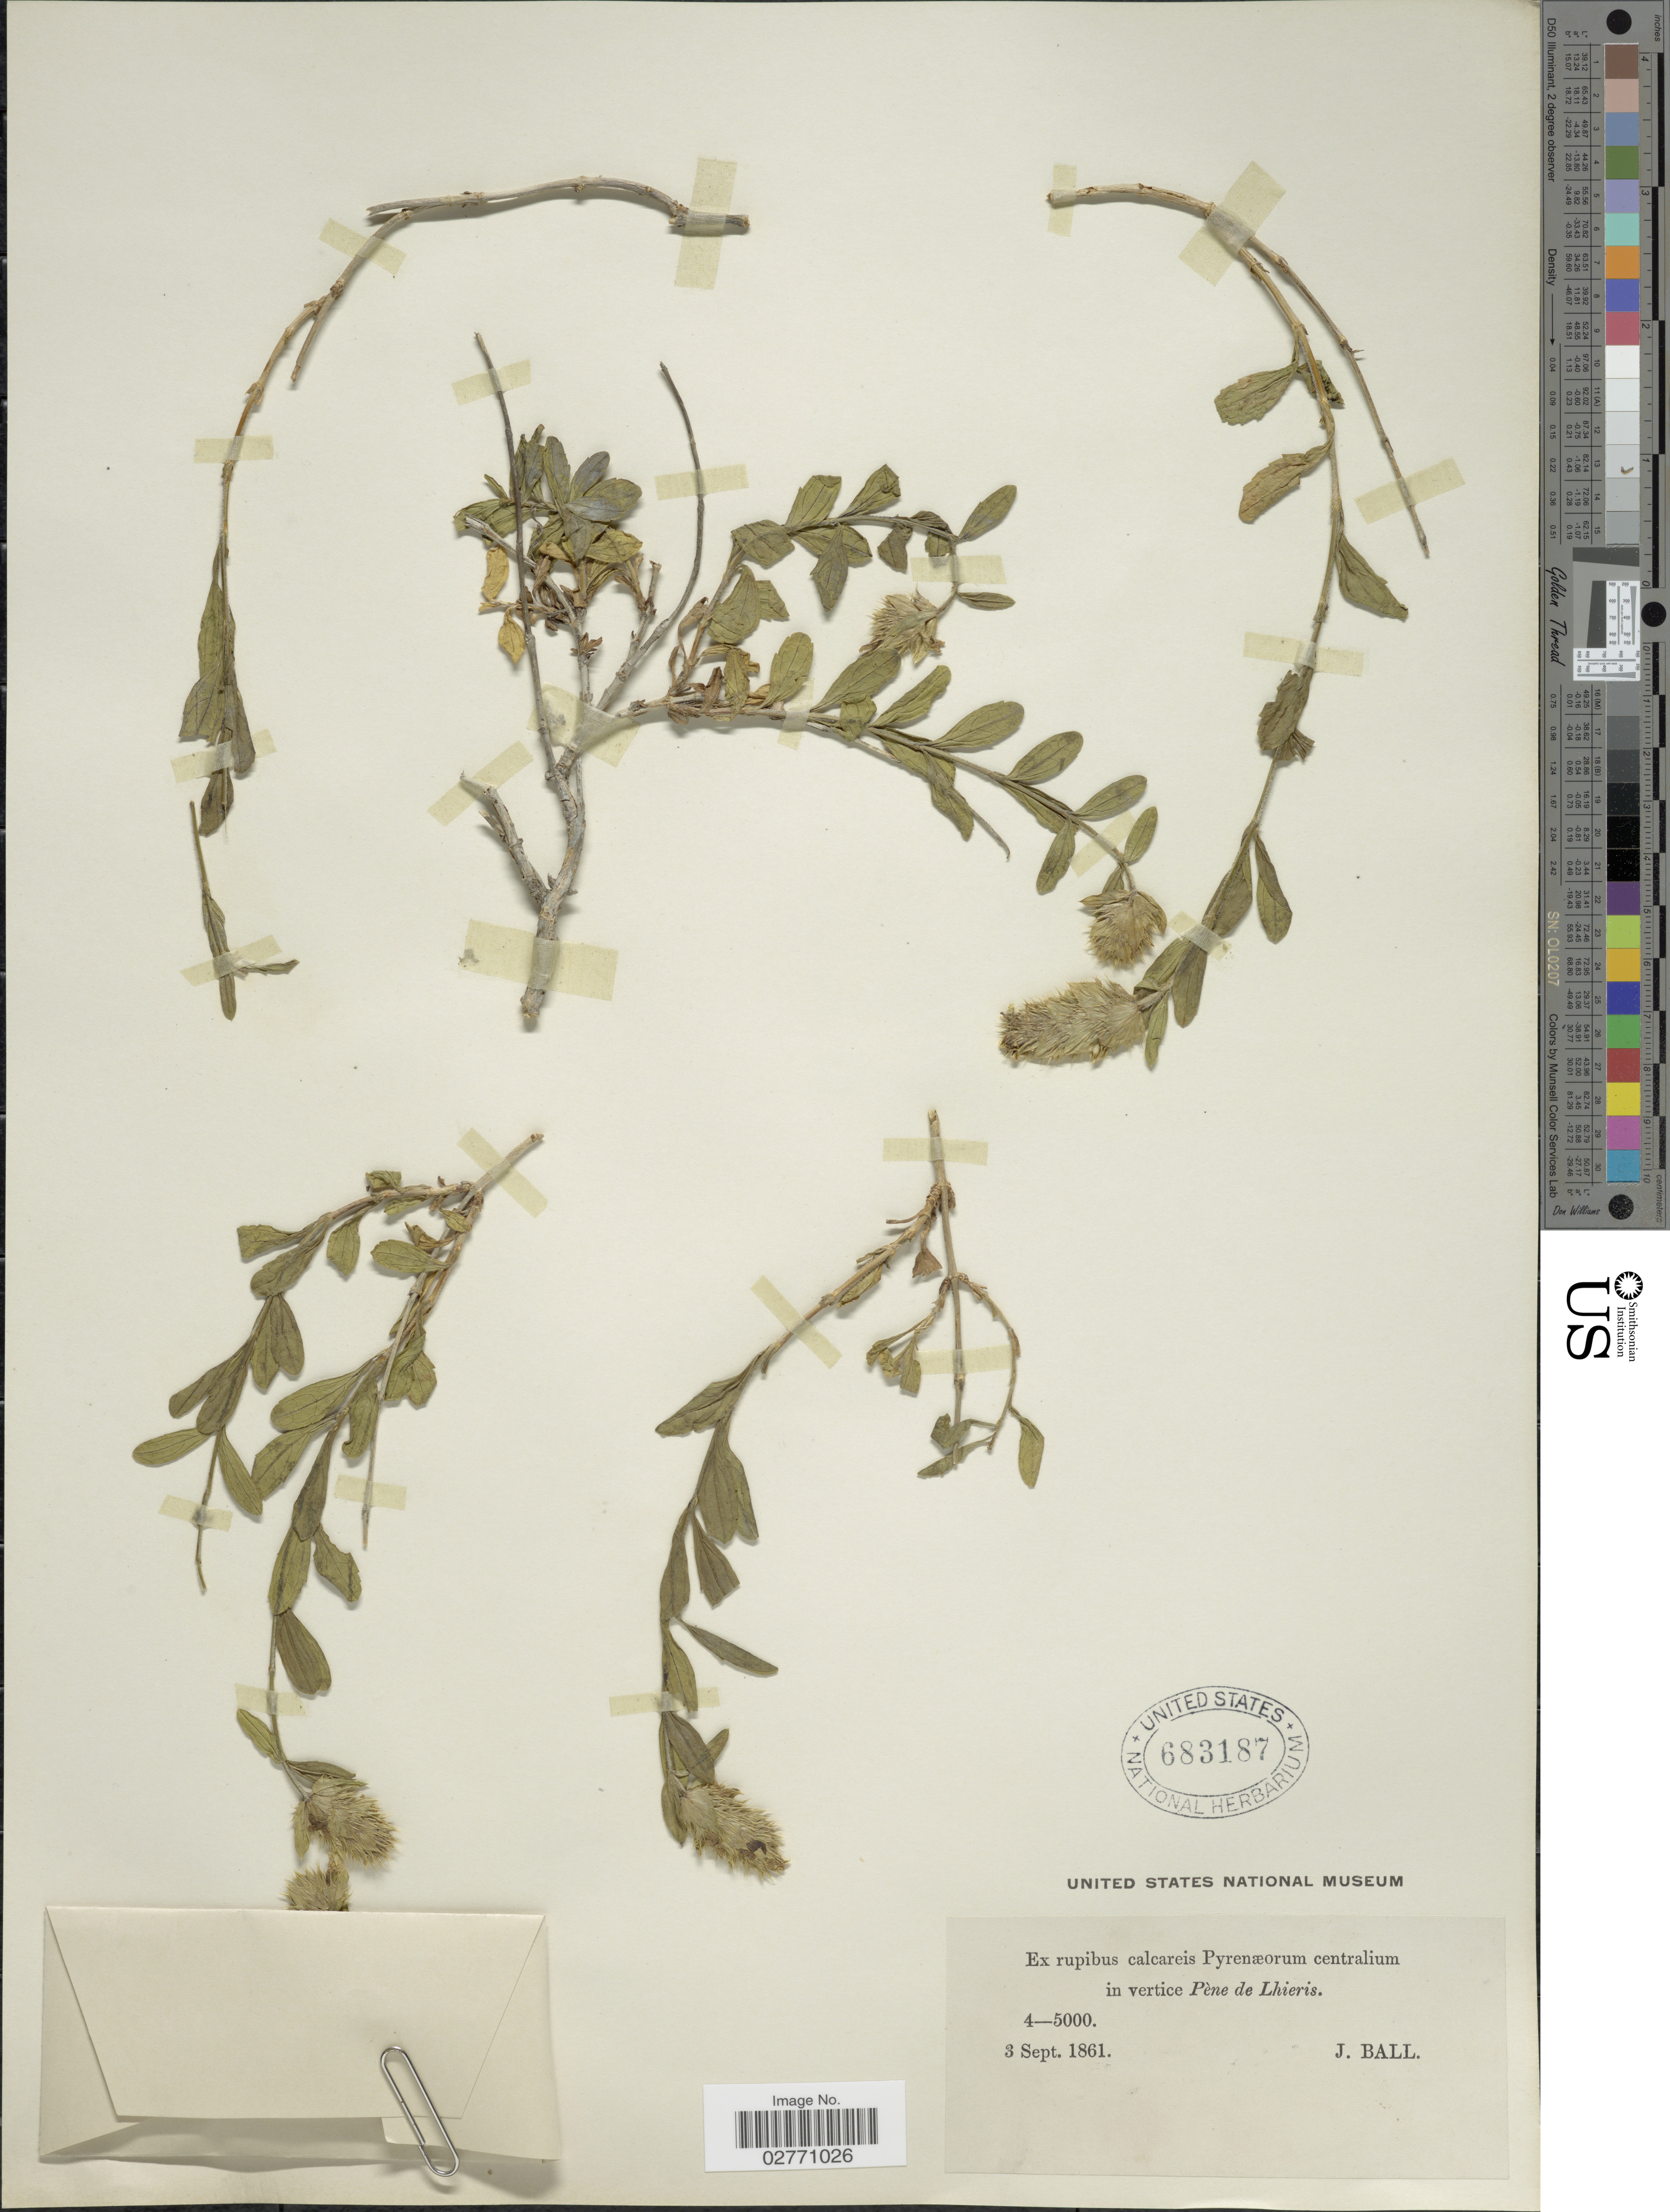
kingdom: Plantae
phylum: Tracheophyta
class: Magnoliopsida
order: Lamiales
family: Lamiaceae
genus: Sideritis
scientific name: Sideritis sp.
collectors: J. Ball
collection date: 1861-09-03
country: France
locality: Ex rupibus calcareis Pyrenæorum centralium in vertice Pène de Lhieris.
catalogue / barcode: US 683187